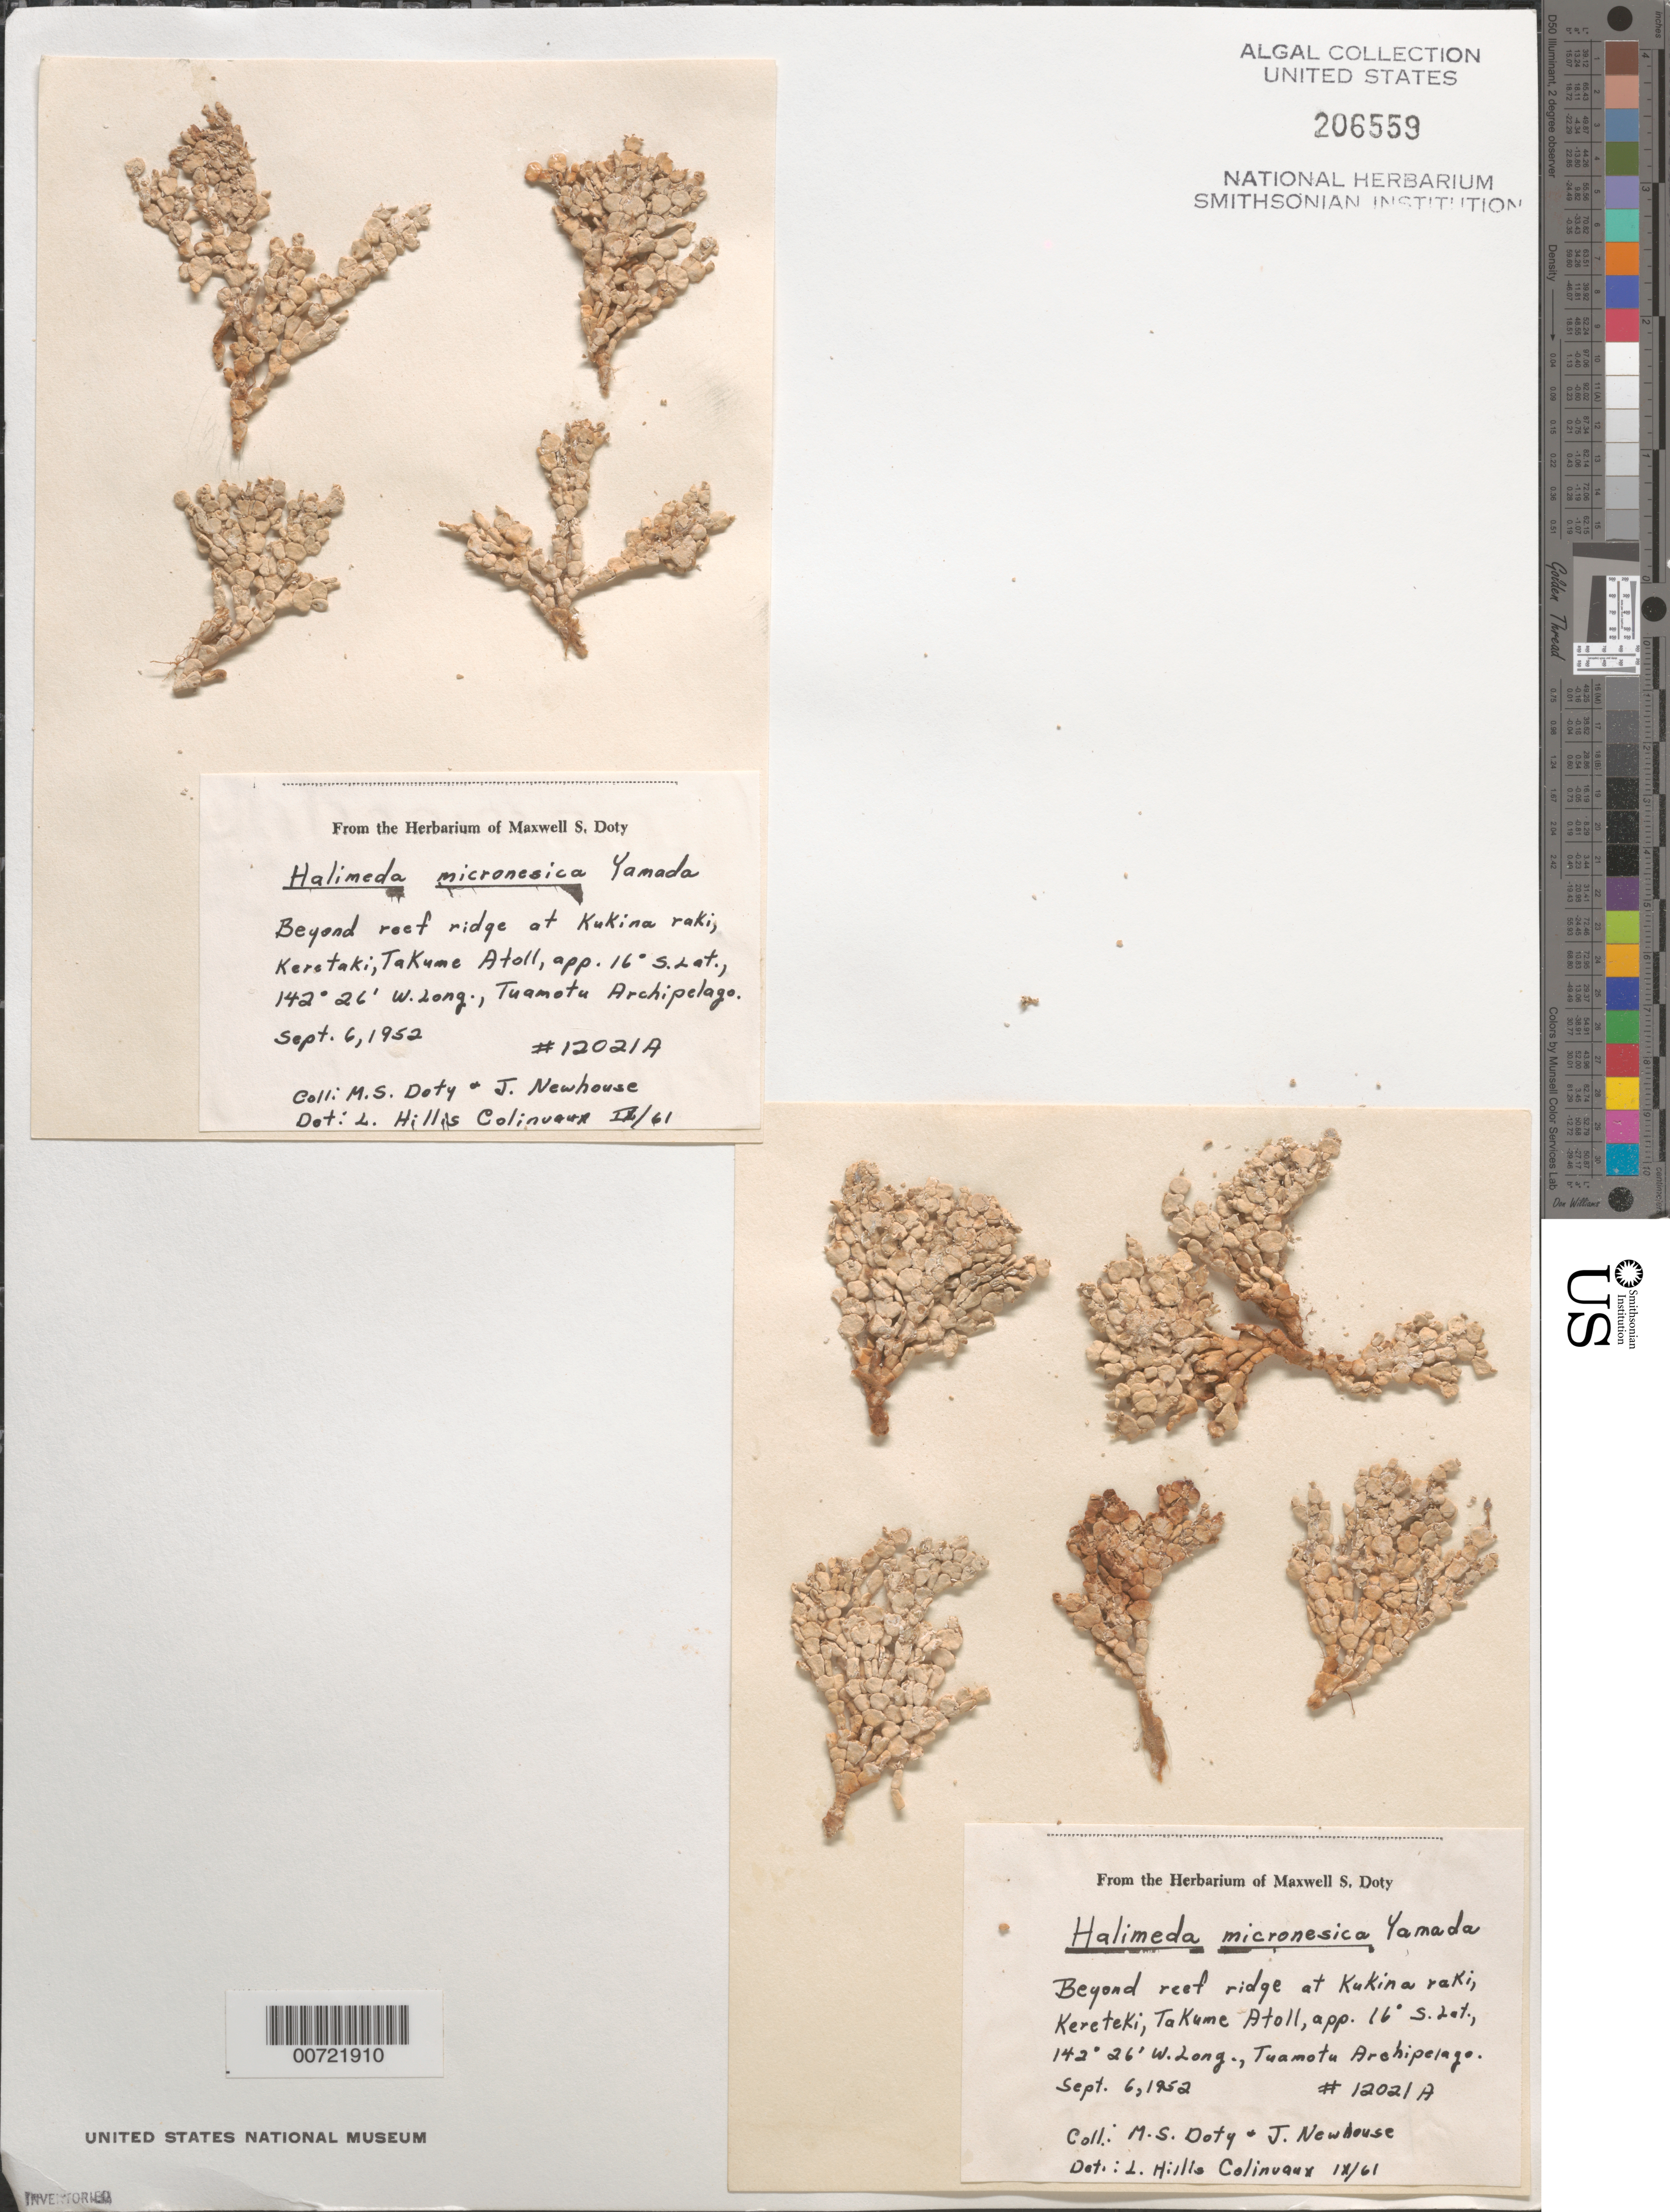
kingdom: Plantae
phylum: Chlorophyta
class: Ulvophyceae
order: Bryopsidales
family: Halimedaceae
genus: Halimeda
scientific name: Halimeda micronesica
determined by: Hillis-Colinvaux, L.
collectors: M. S. Doty & W. J. Newhouse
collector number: MSD 12021A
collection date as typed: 06 Sep 1952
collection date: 1952-09-06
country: French Polynesia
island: Takume Atoll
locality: Kukina Raki, Kereteki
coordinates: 16 S, 142 26' W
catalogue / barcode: US 206559